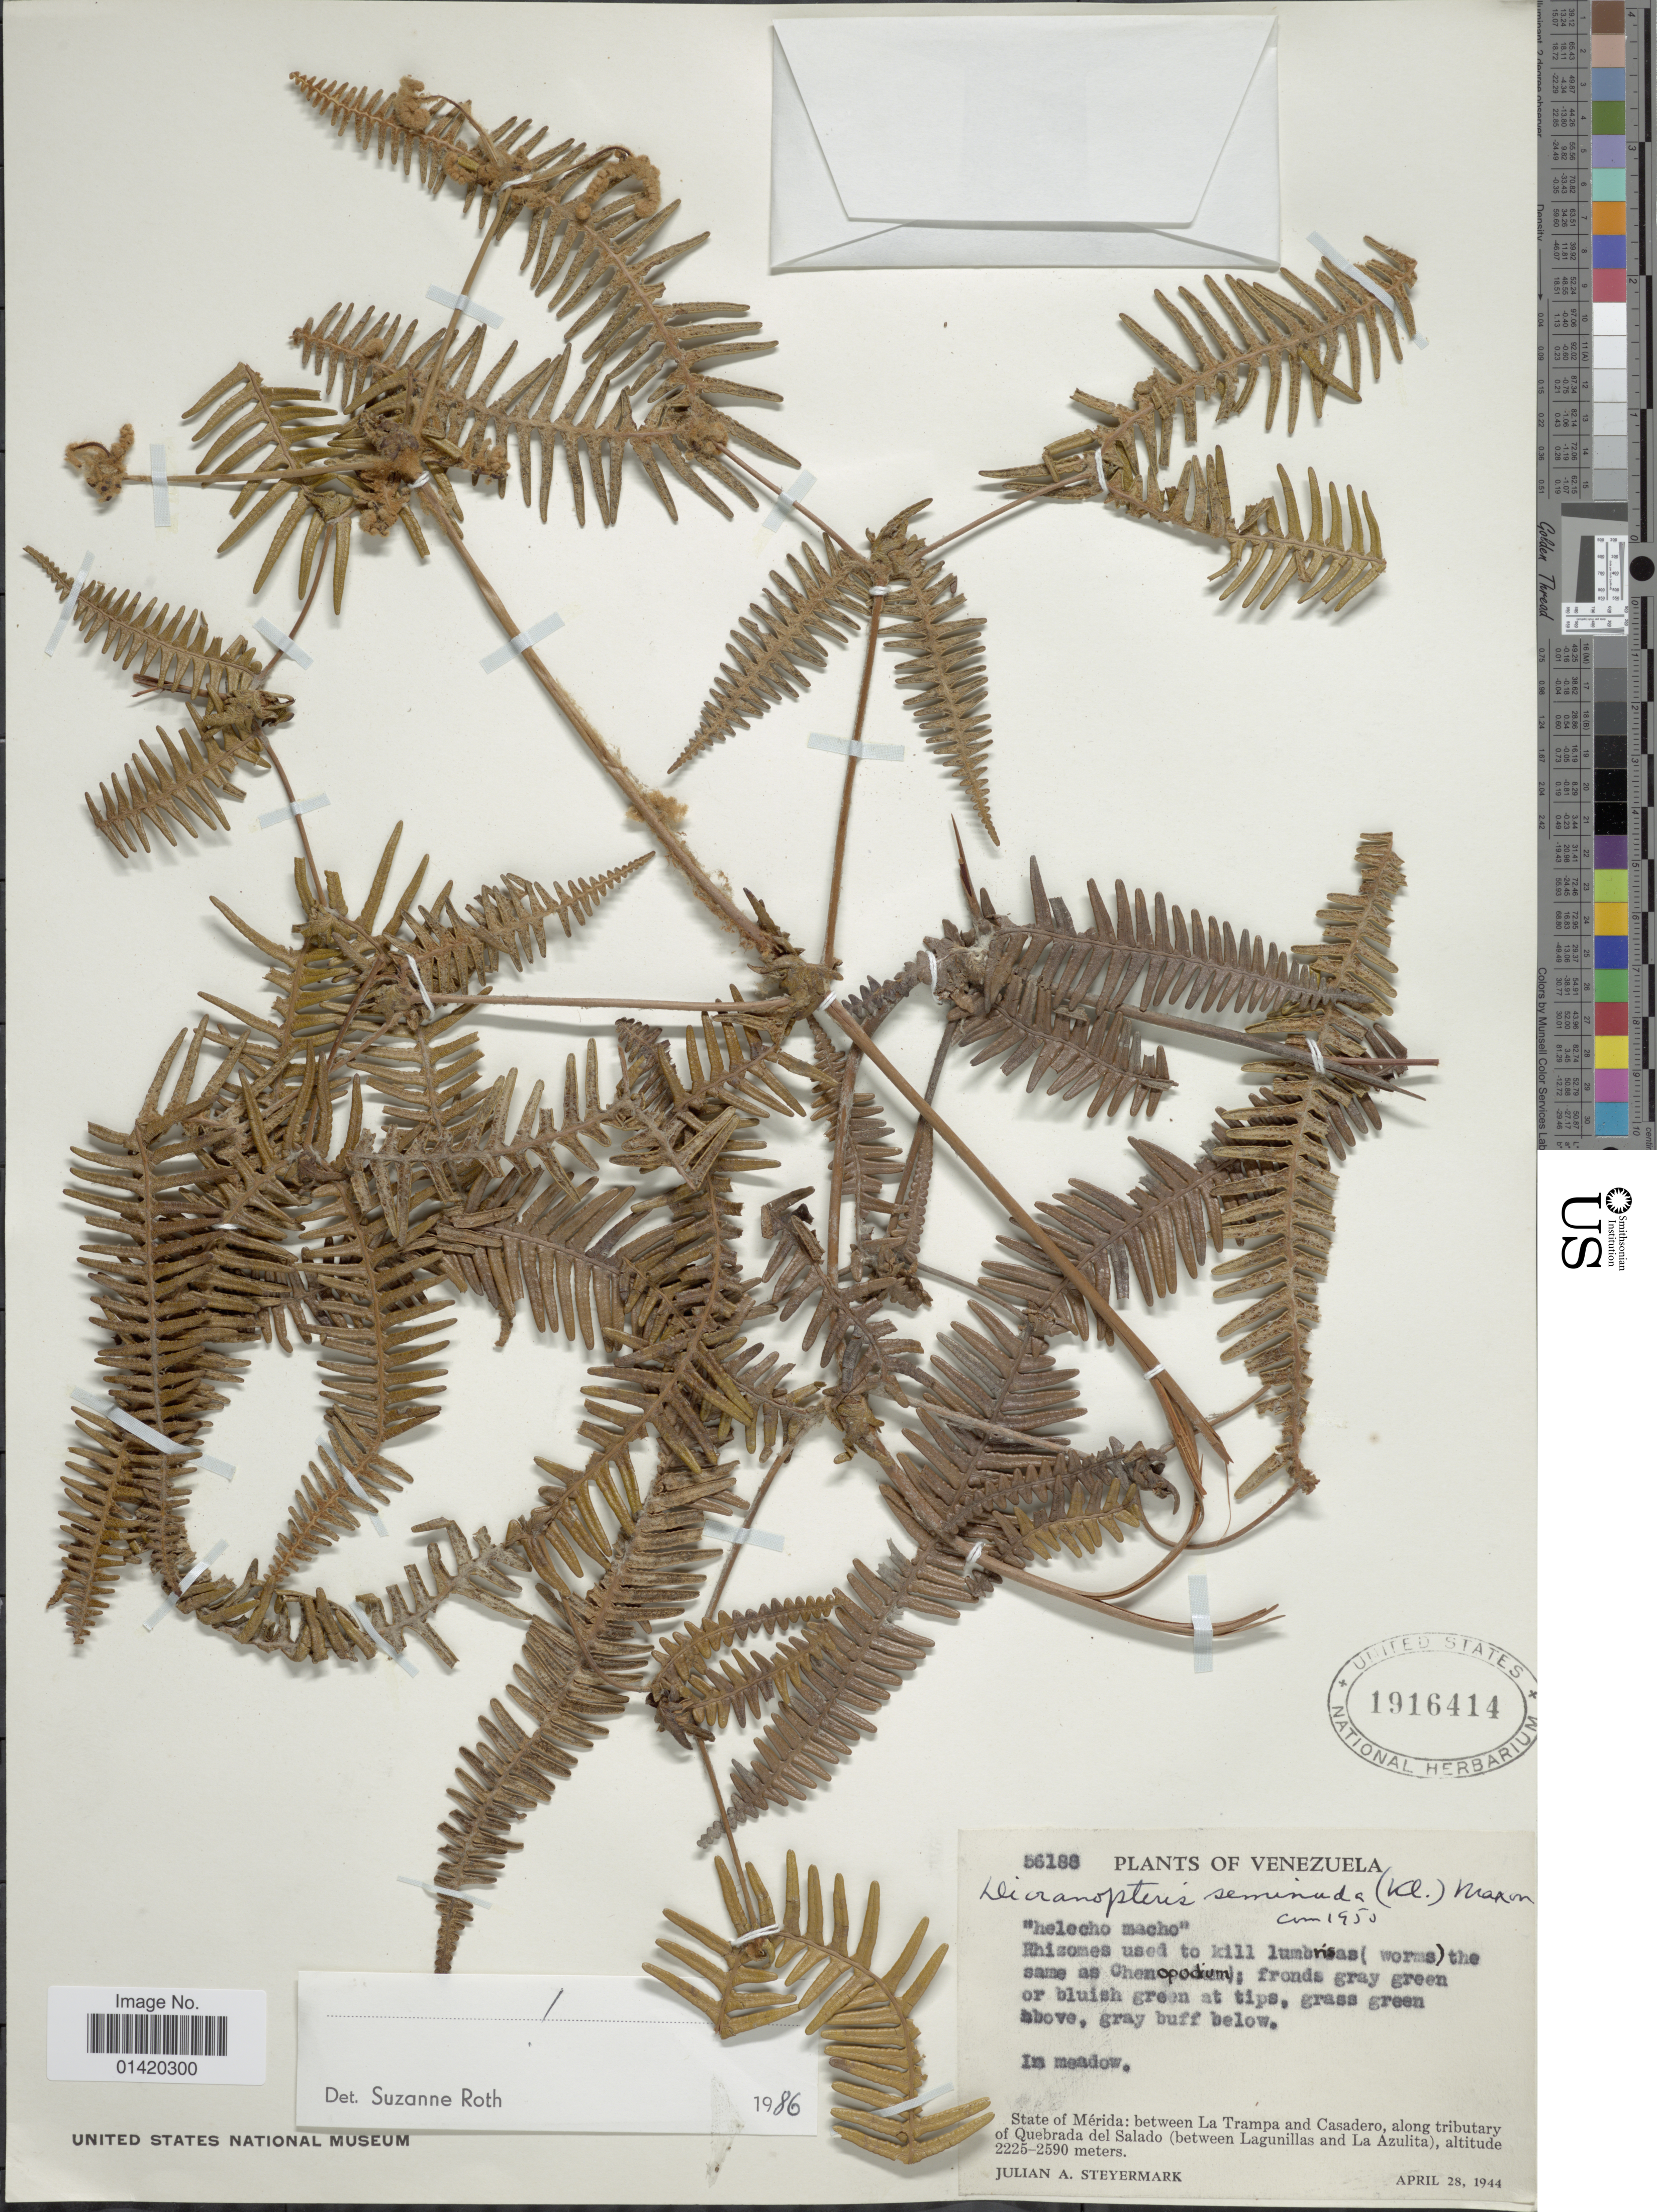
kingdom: Plantae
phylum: Tracheophyta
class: Polypodiopsida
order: Gleicheniales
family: Gleicheniaceae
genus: Dicranopteris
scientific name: Dicranopteris seminuda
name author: (Klotzsch) Maxon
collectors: J. Steyermark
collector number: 56188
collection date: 1944-04-28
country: Venezuela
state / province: Mérida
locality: Between La Trampa and Casadero, along tributary of Quebrada del Salado( between Lagunillas and La Azulita)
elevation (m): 2225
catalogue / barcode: US 1916414